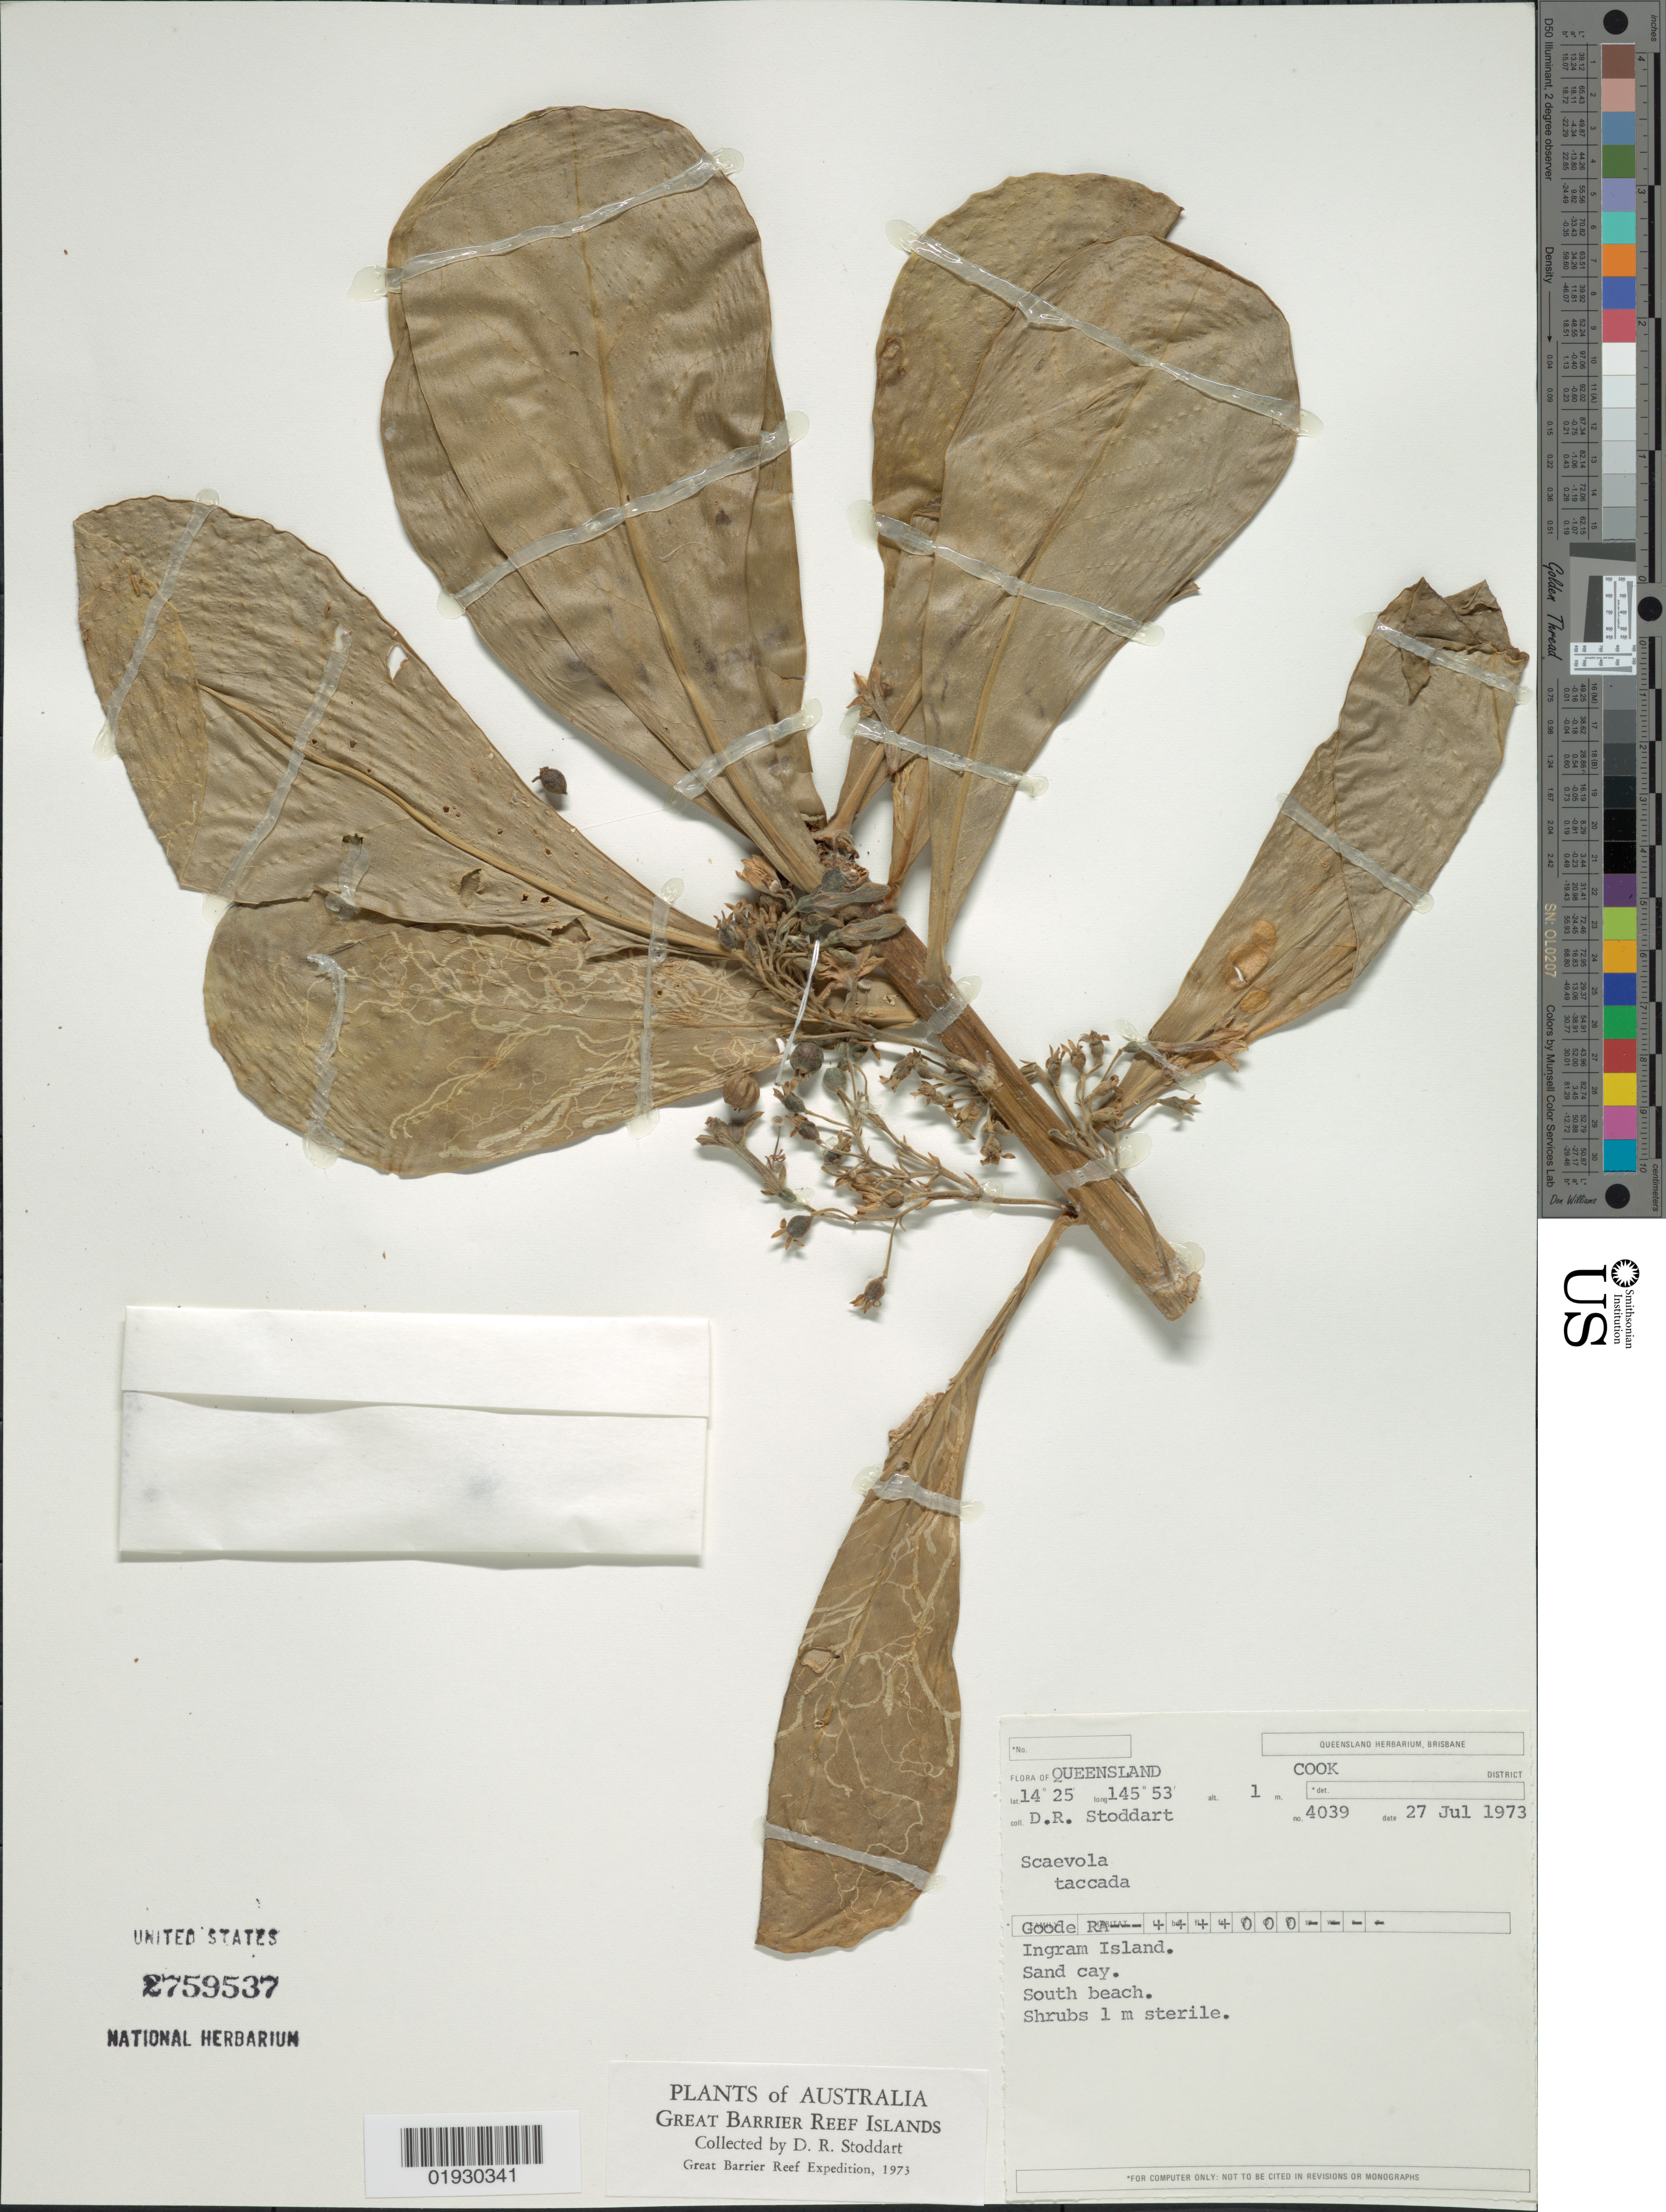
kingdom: Plantae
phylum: Tracheophyta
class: Magnoliopsida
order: Asterales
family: Goodeniaceae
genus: Scaevola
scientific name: Scaevola taccada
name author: (Gaertn.) Roxb.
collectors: D. R. Stoddart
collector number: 4039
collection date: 1973-07-27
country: Australia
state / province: Queensland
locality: Cook District. Ingram Island. Sand cay. South beach.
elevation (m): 1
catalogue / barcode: US 2759537